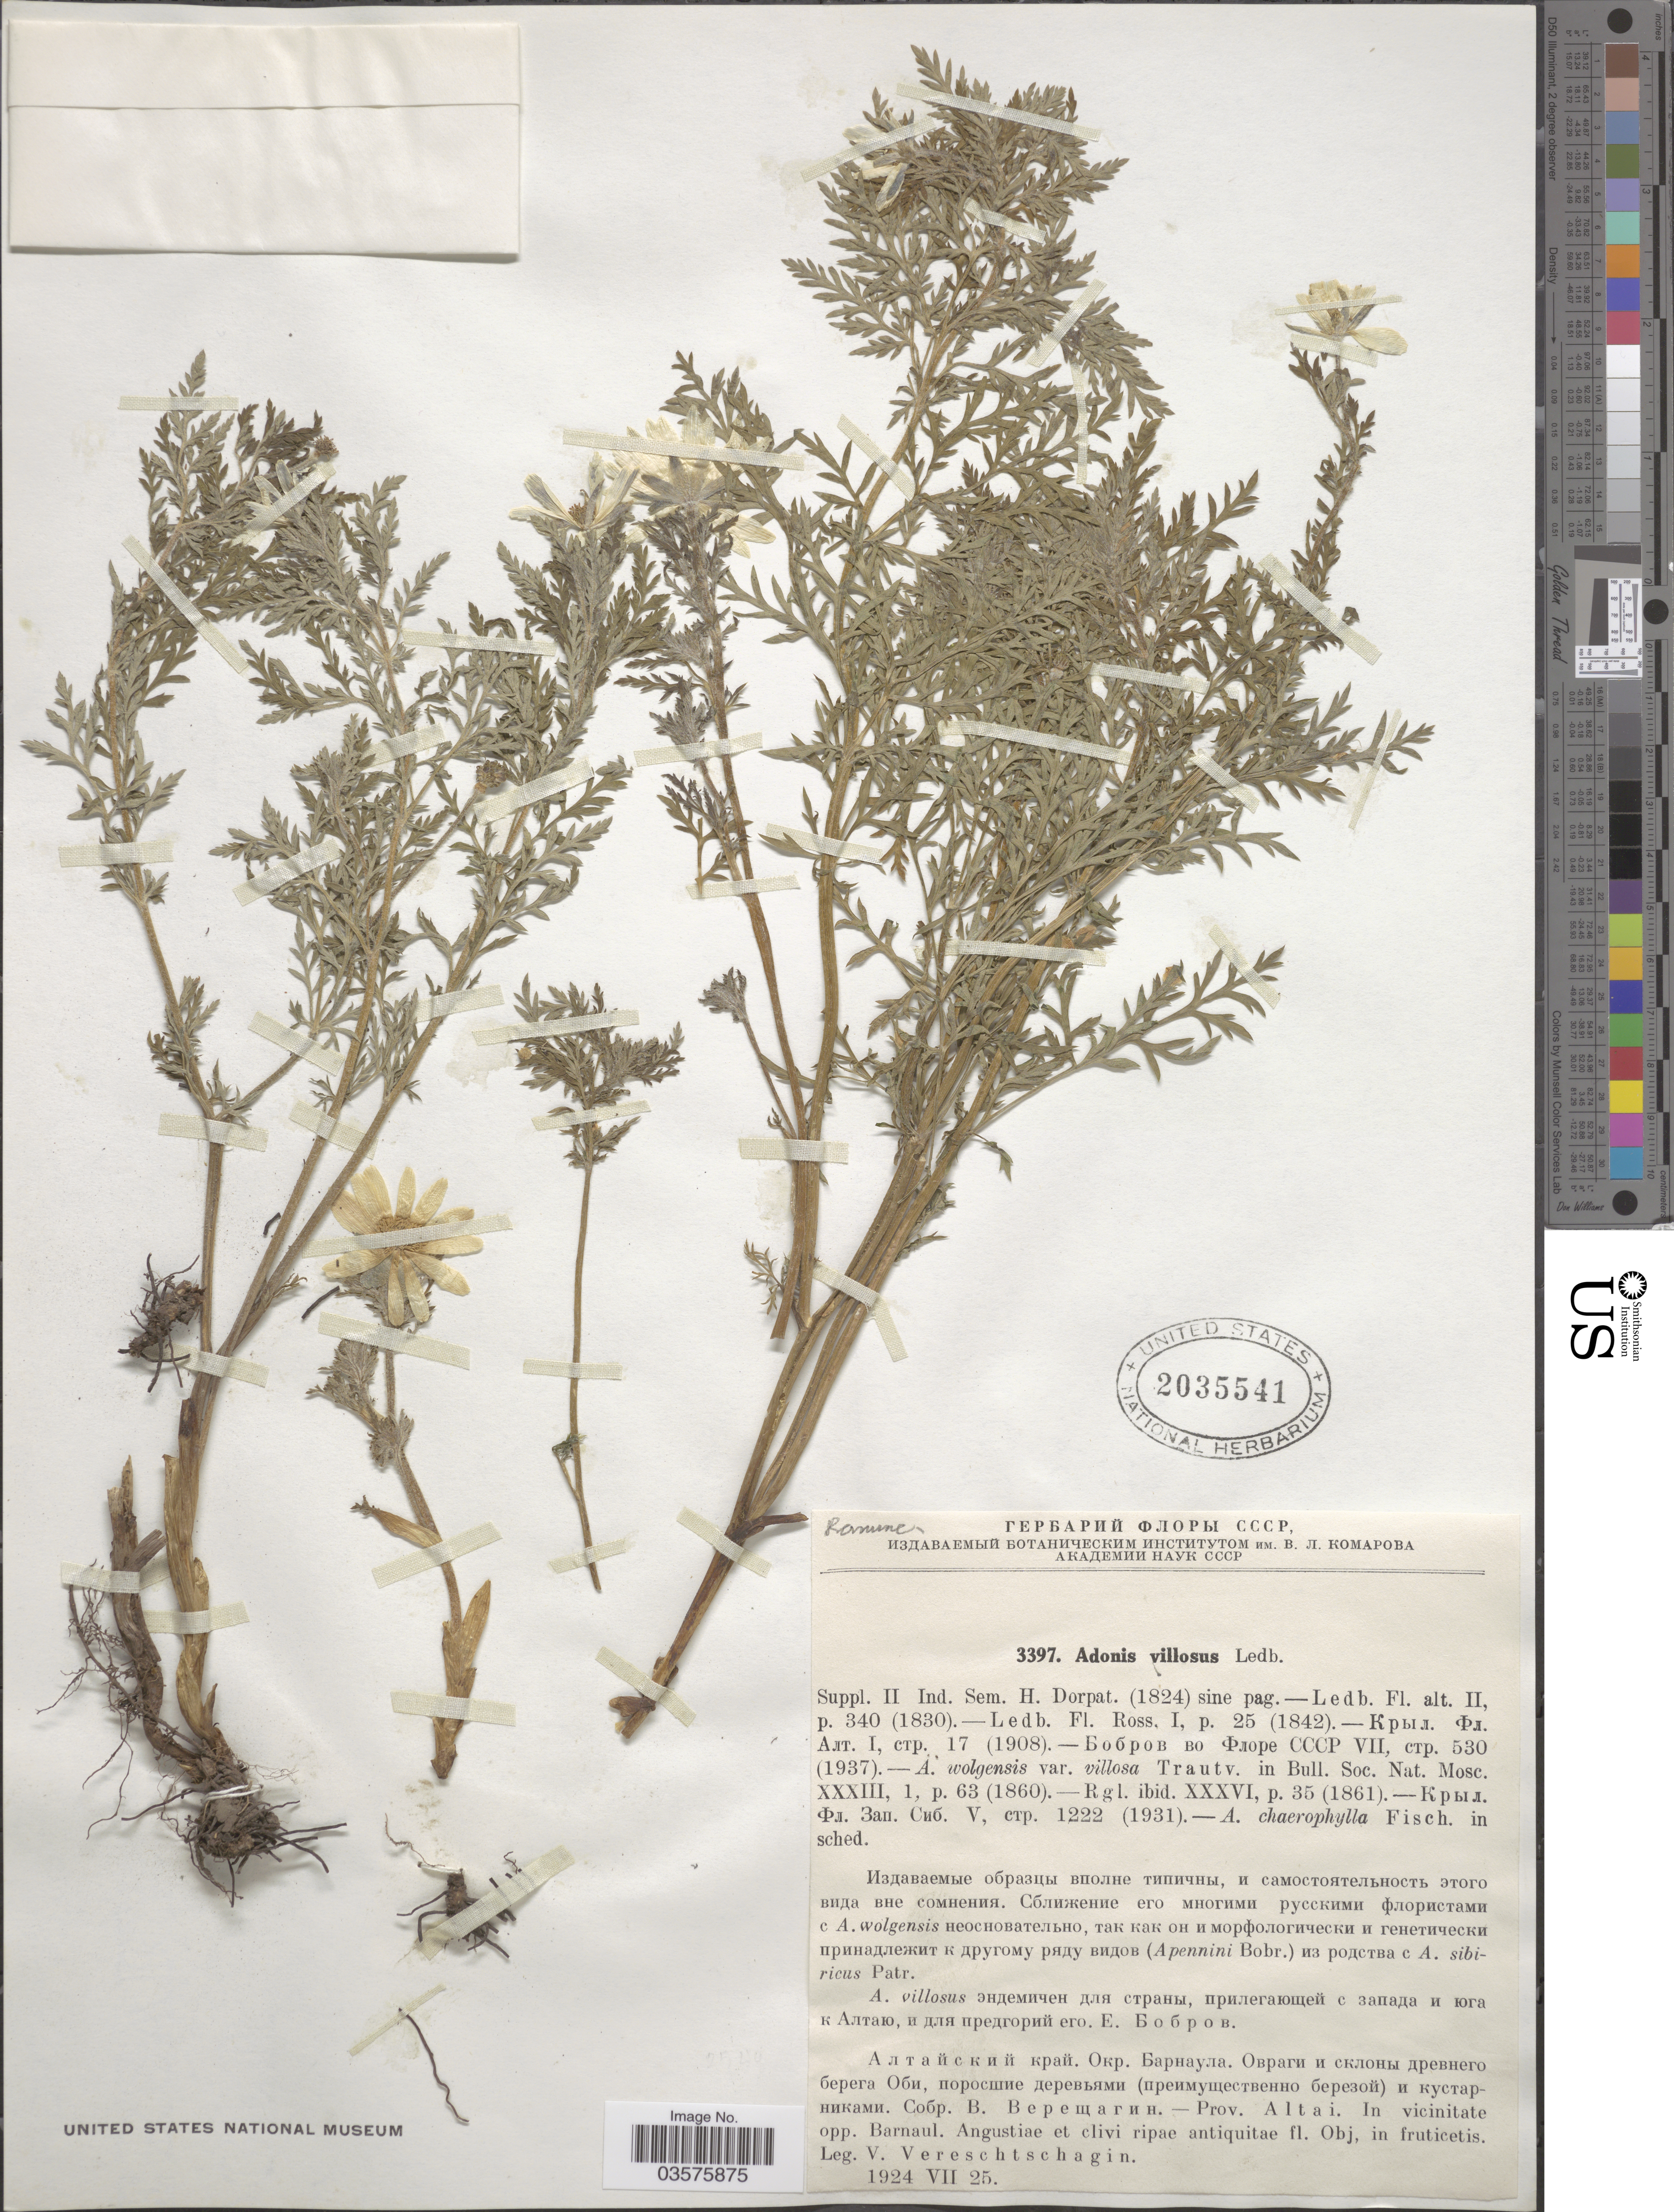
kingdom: Plantae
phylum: Tracheophyta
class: Magnoliopsida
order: Ranunculales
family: Ranunculaceae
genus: Adonis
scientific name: Adonis villosa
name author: Ledeb.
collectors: V. Vereschtschagin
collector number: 3397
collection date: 1924-07-25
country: Russian Federation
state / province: Altai Republic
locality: Prov. Altai. In vicinitate opp. Barnaul. Angustiae et clivi ripae antiquitae fl. Obj, in fruticetis.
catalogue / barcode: US 2035541